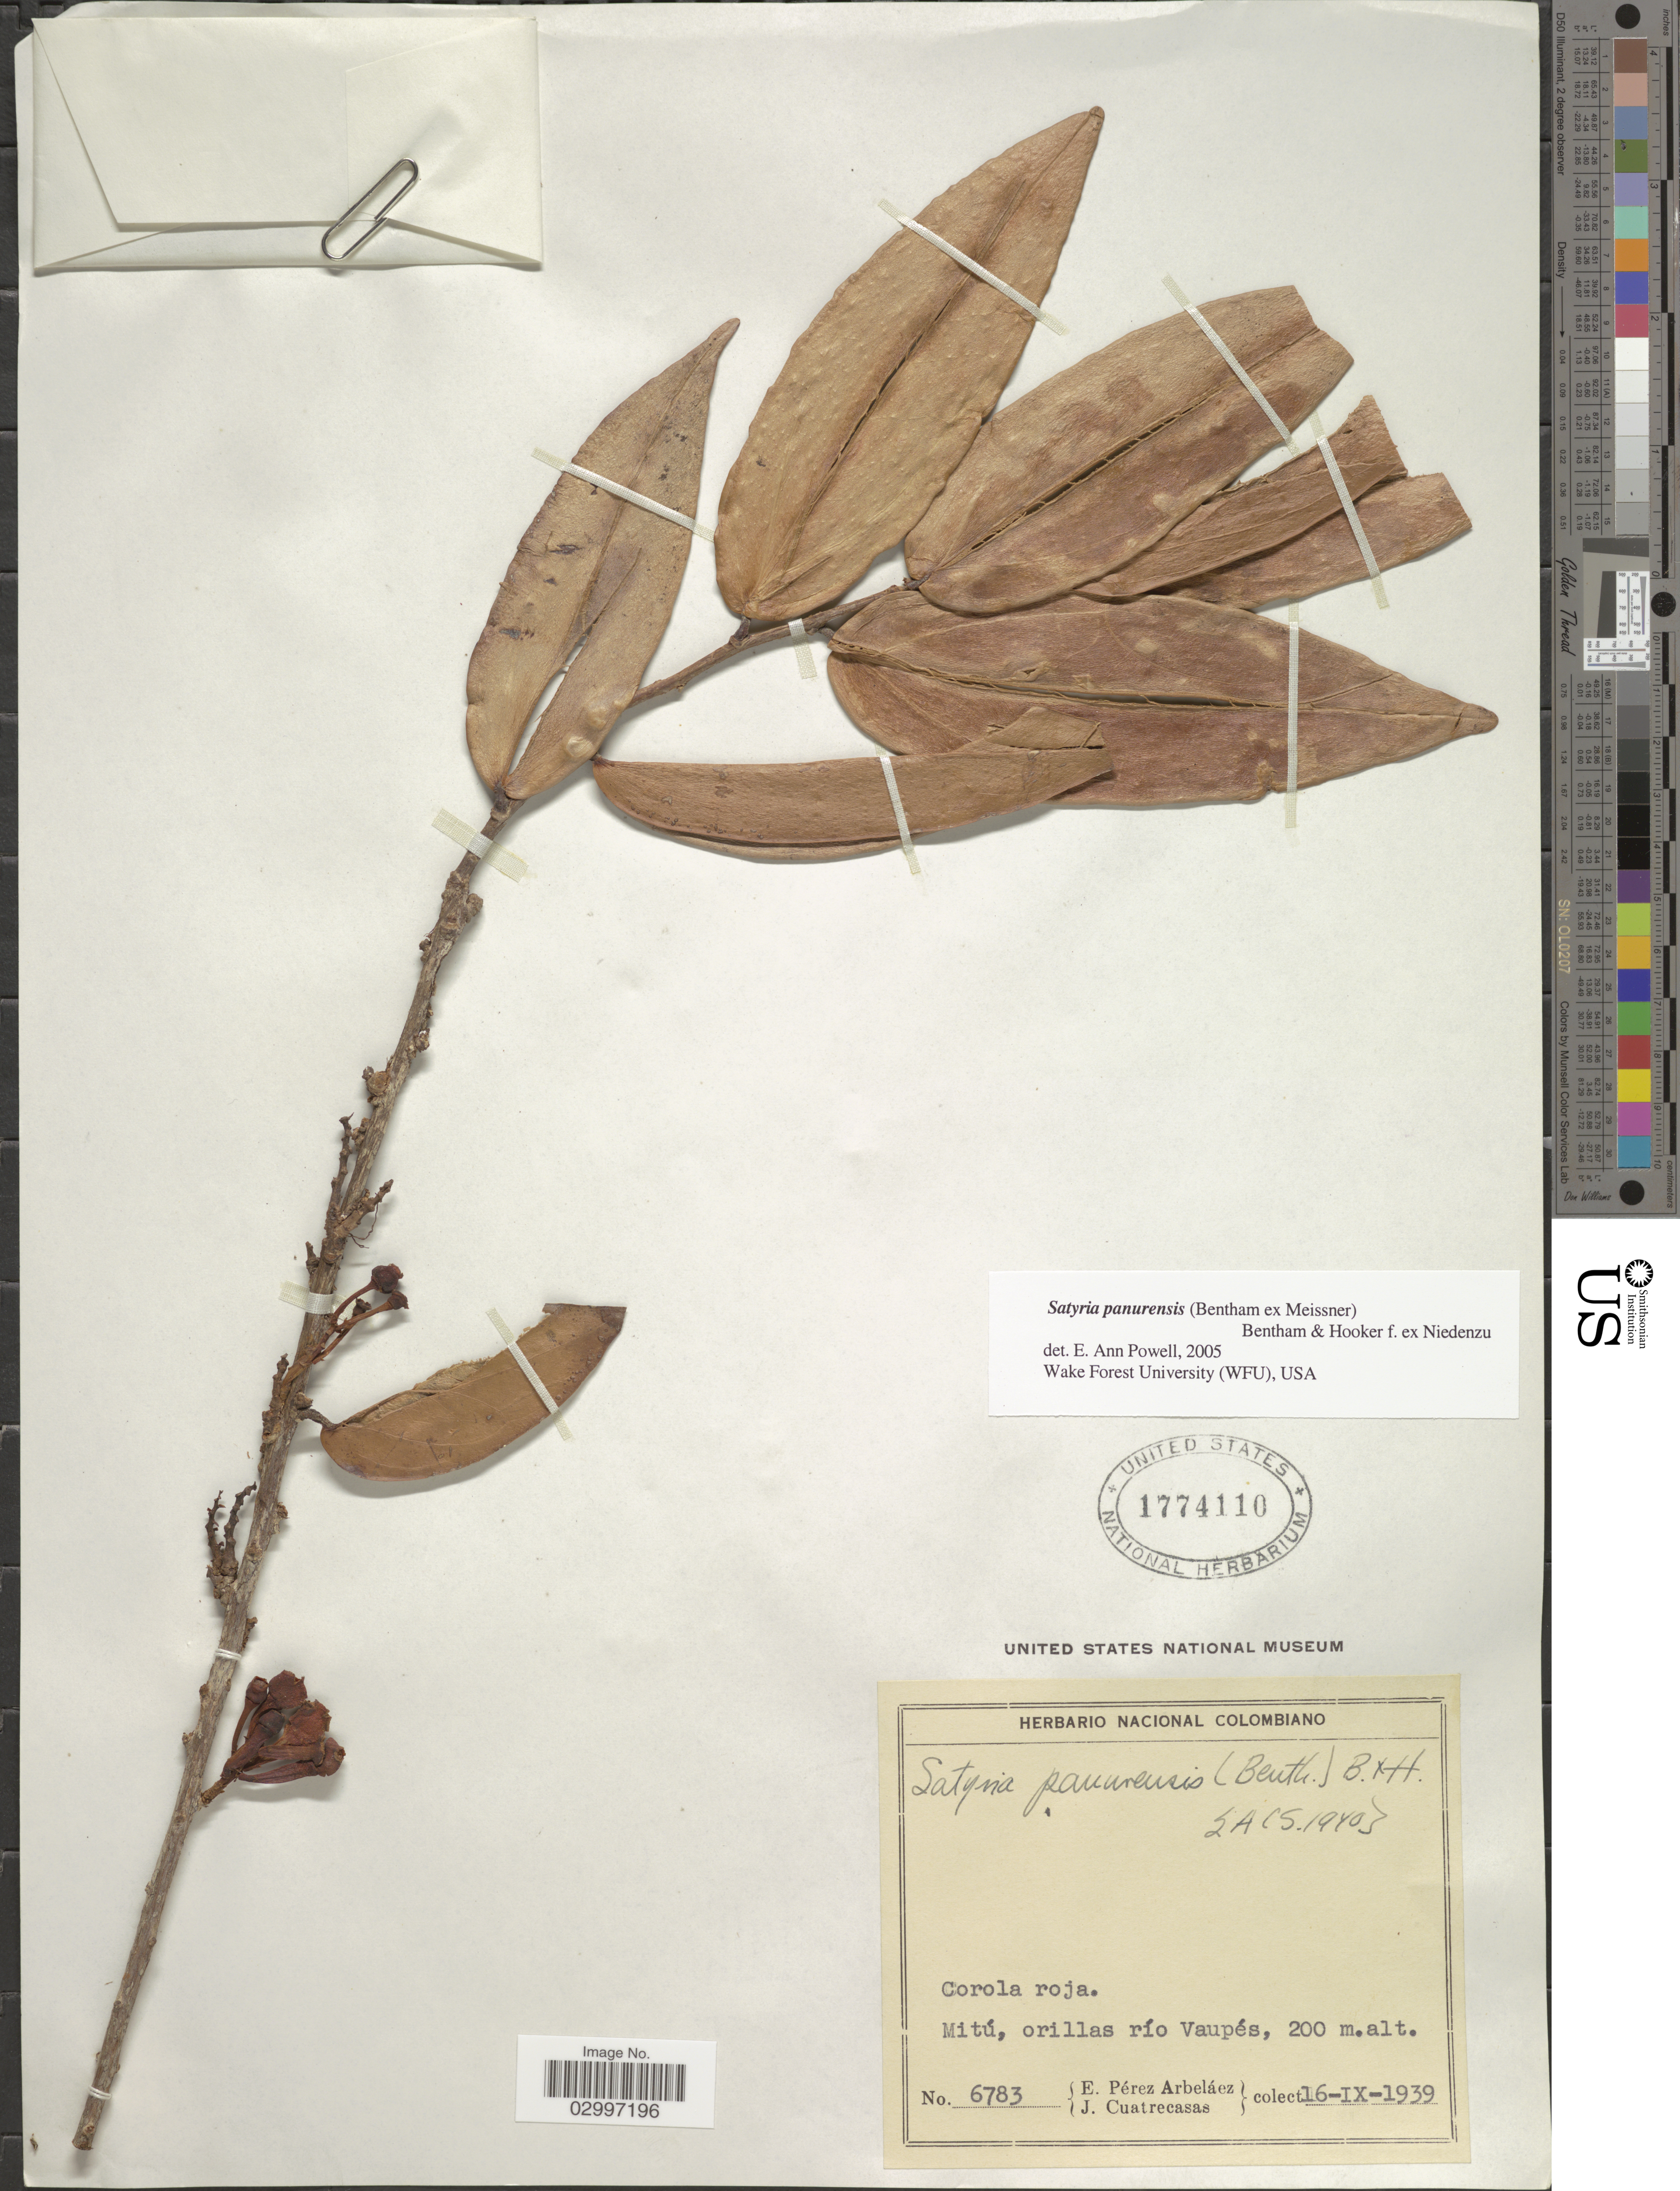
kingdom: Plantae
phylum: Tracheophyta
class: Magnoliopsida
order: Ericales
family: Ericaceae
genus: Satyria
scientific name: Satyria panurensis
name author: (Benth. ex Meisn.) Benth. & Hook. f. ex Nied.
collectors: E. Pérez Arbeláez & J. Cuatrecasas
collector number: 6783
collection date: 1939-09-16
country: Colombia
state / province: Vaupés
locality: Mitú, orillas río Vaupés.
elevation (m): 200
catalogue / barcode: US 1774110